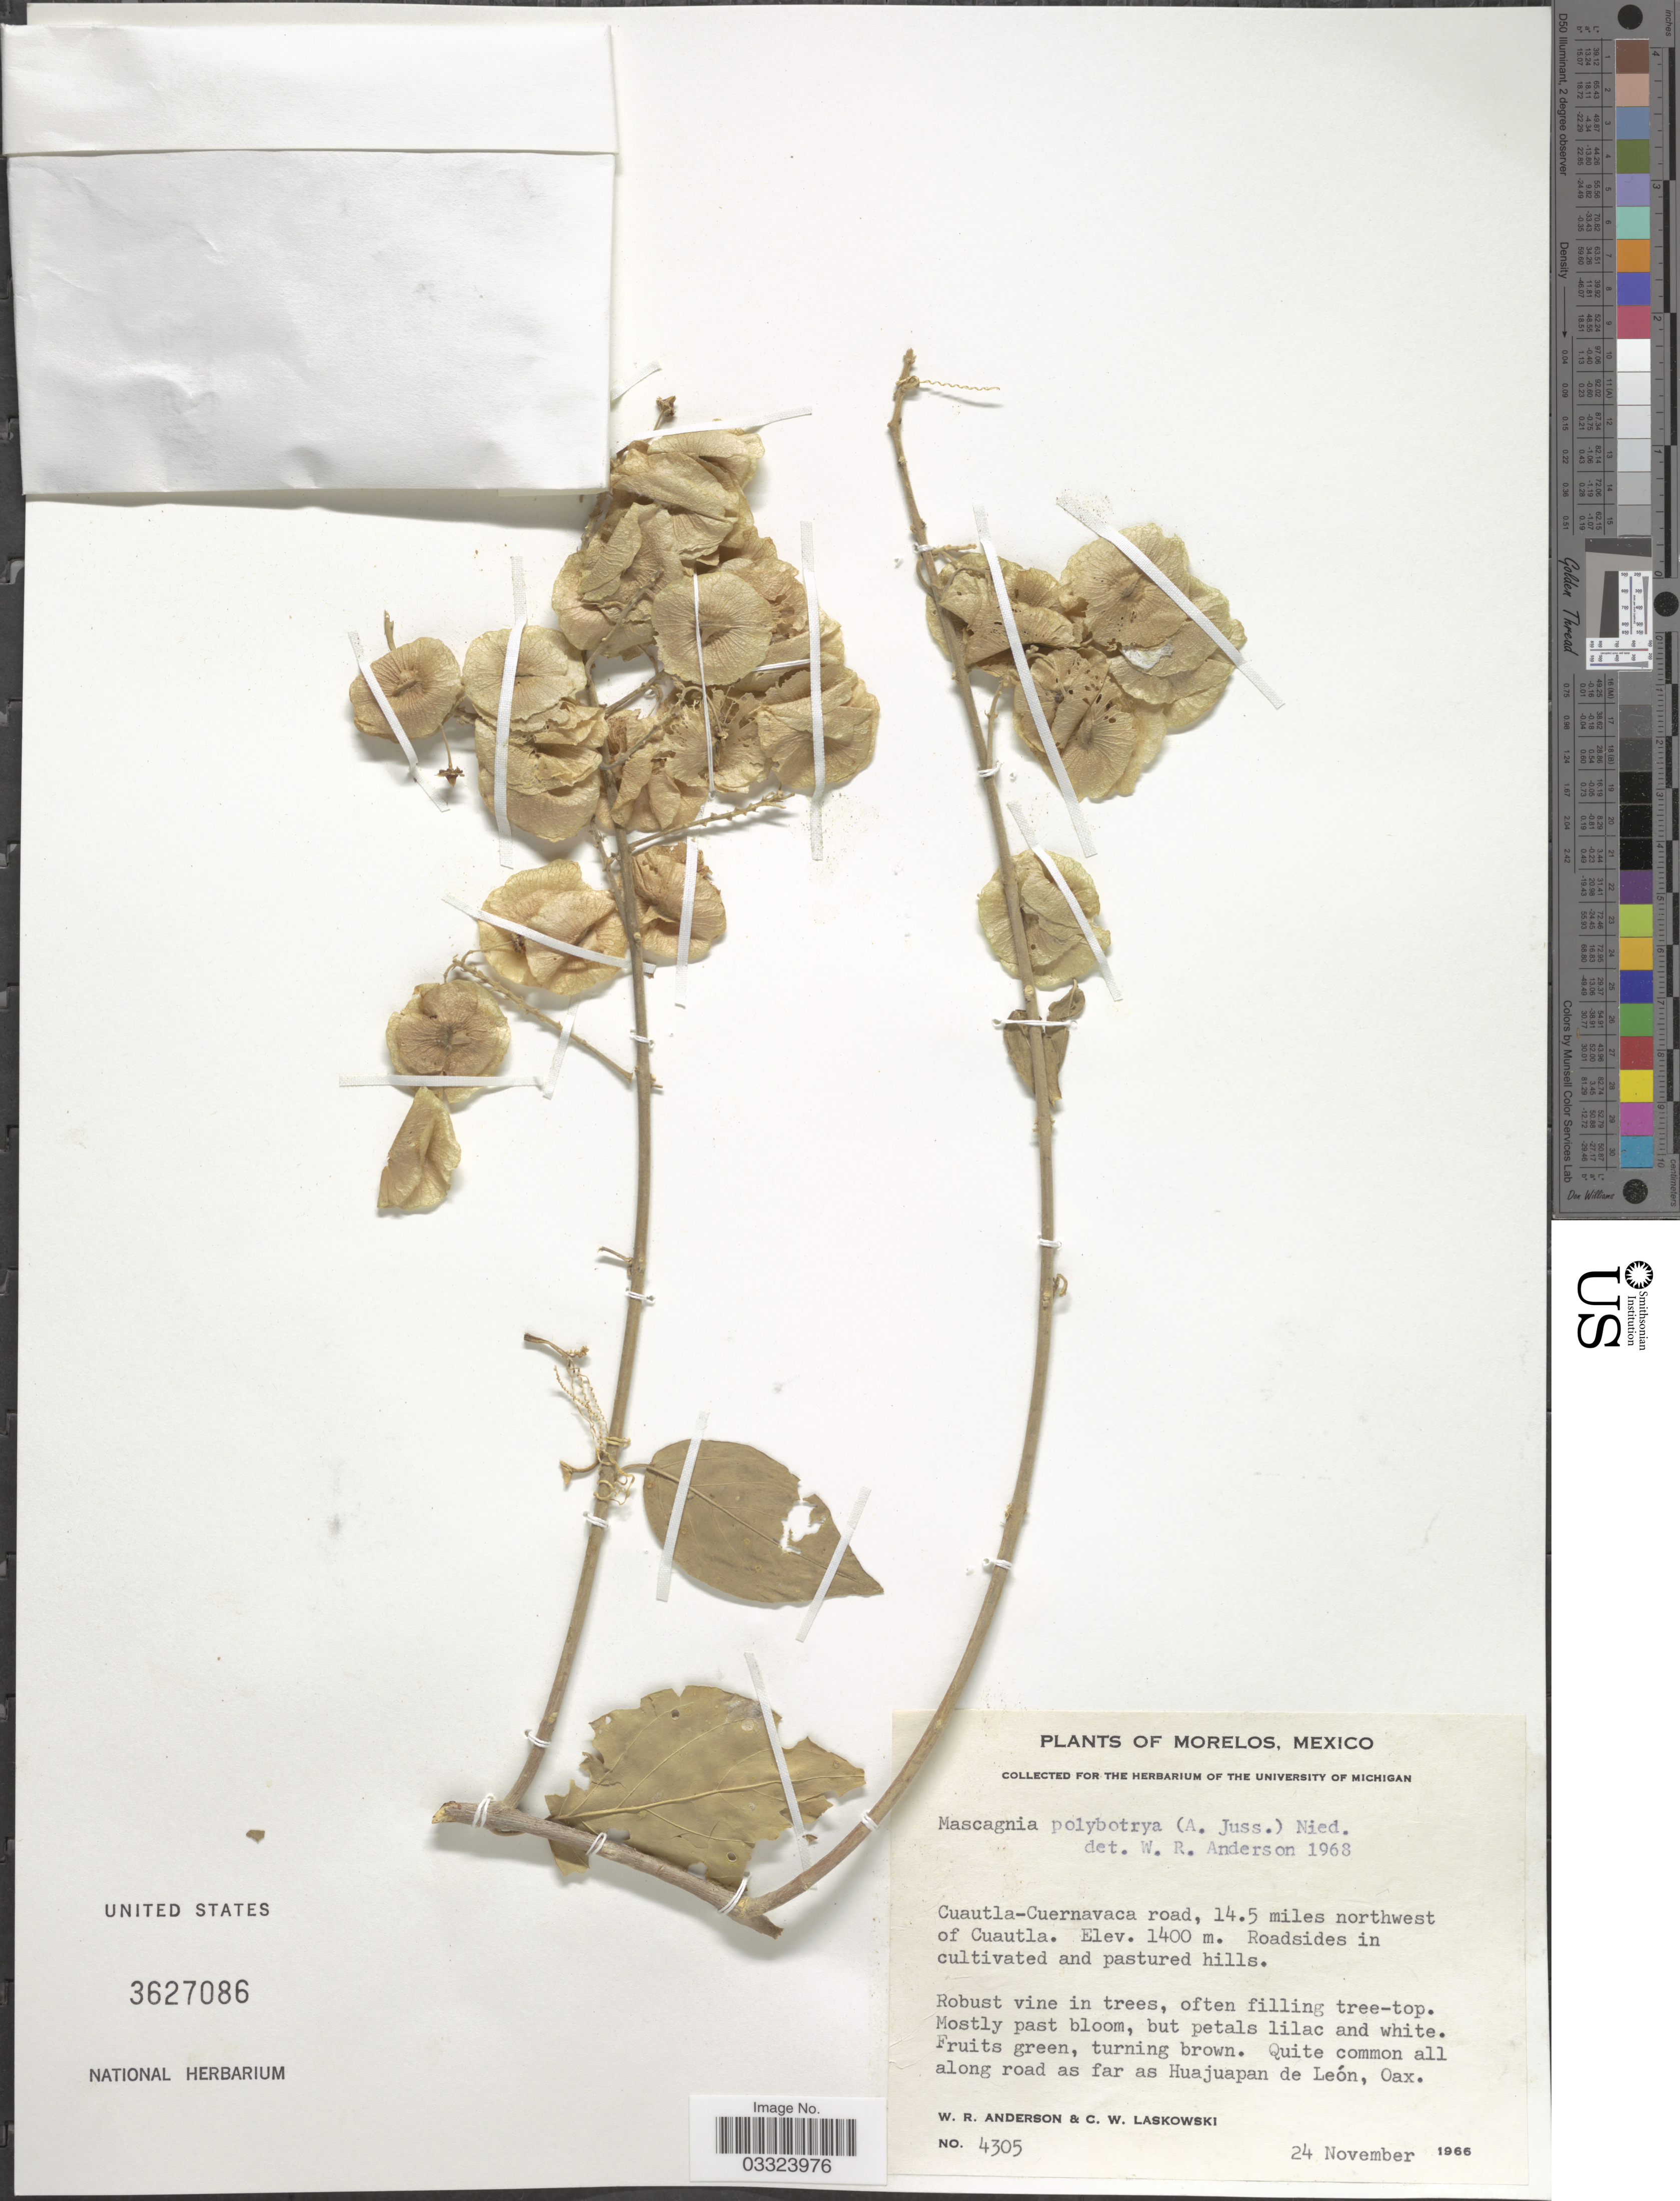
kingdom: Plantae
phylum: Tracheophyta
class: Magnoliopsida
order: Malpighiales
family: Malpighiaceae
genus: Mascagnia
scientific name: Mascagnia polybotrya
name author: (A. Juss.) Nied.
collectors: W. Anderson & C. Laskowski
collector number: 4305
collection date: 1966-11-24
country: Mexico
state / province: Morelos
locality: Cuautla-Cuernavaca road, 14.5 miles northwest of Cuautla.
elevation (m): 1400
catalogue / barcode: US 3627086